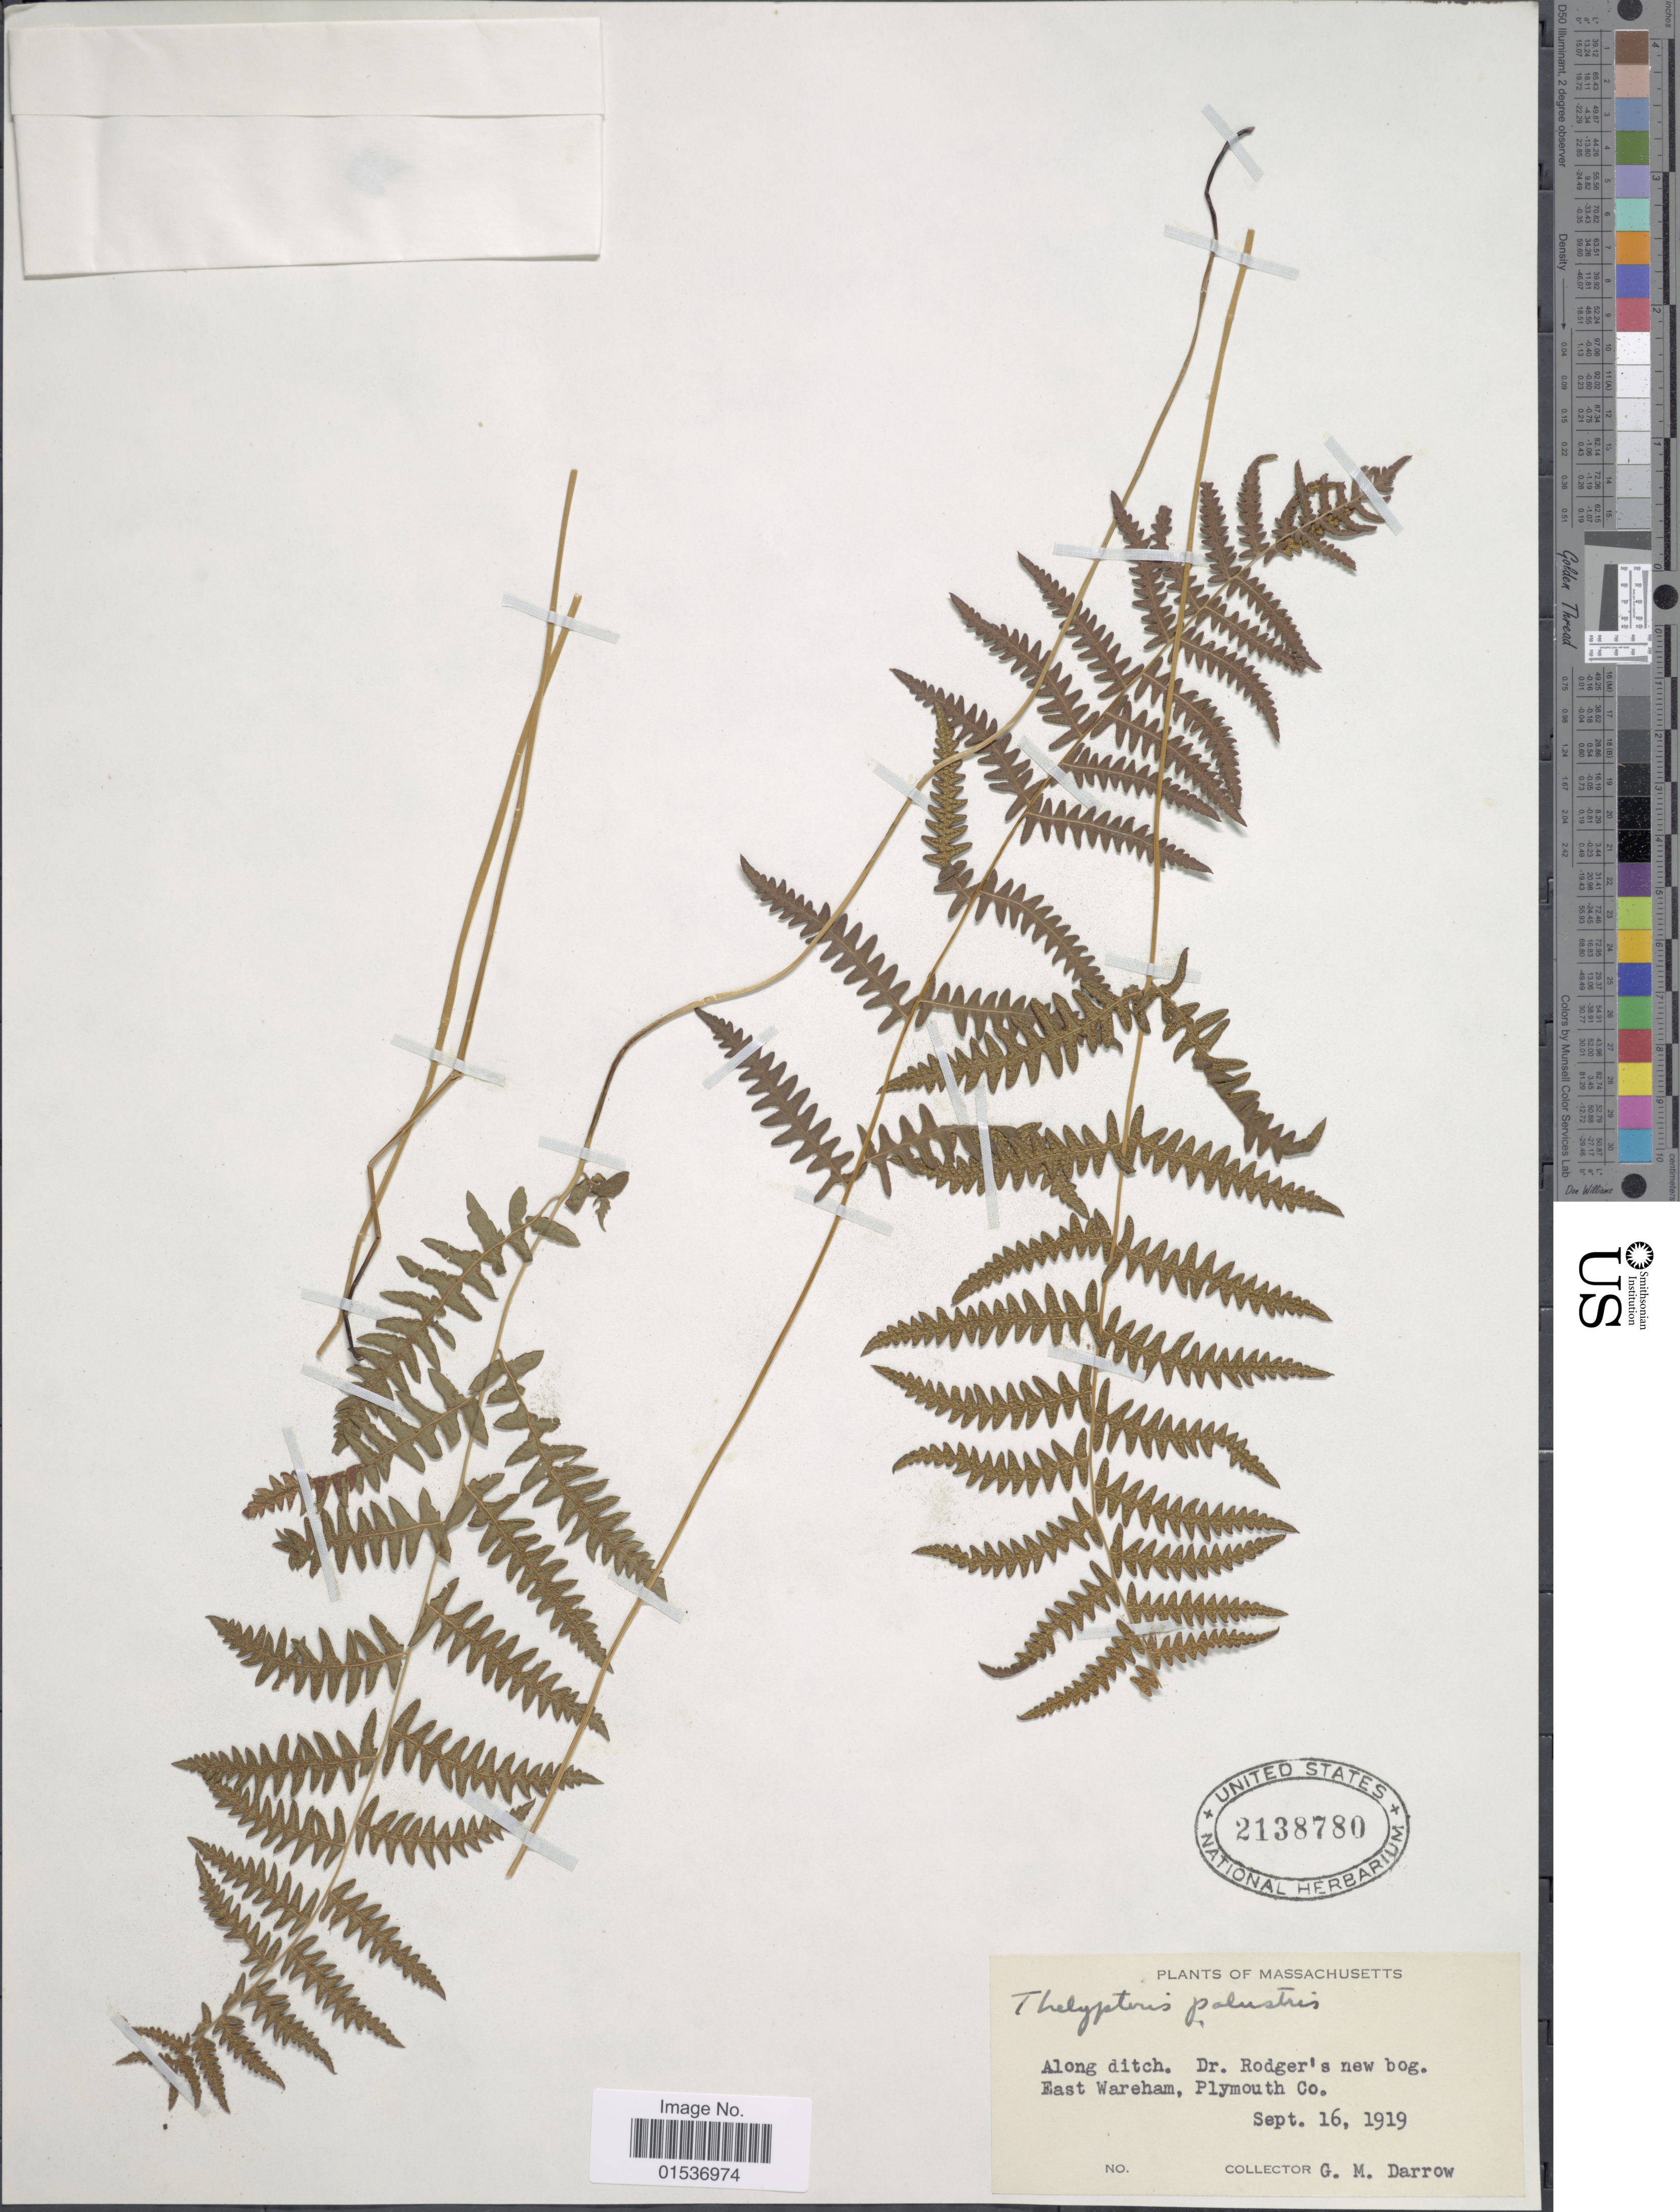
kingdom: Plantae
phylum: Tracheophyta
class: Polypodiopsida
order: Polypodiales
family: Thelypteridaceae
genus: Thelypteris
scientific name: Thelypteris palustris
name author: (Salisb.) Schott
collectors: G. Darrow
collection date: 1919-09-16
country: United States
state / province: Massachusetts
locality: Massachusetts, Eastern Wareham, Plymouth Co.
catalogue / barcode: US 2138780